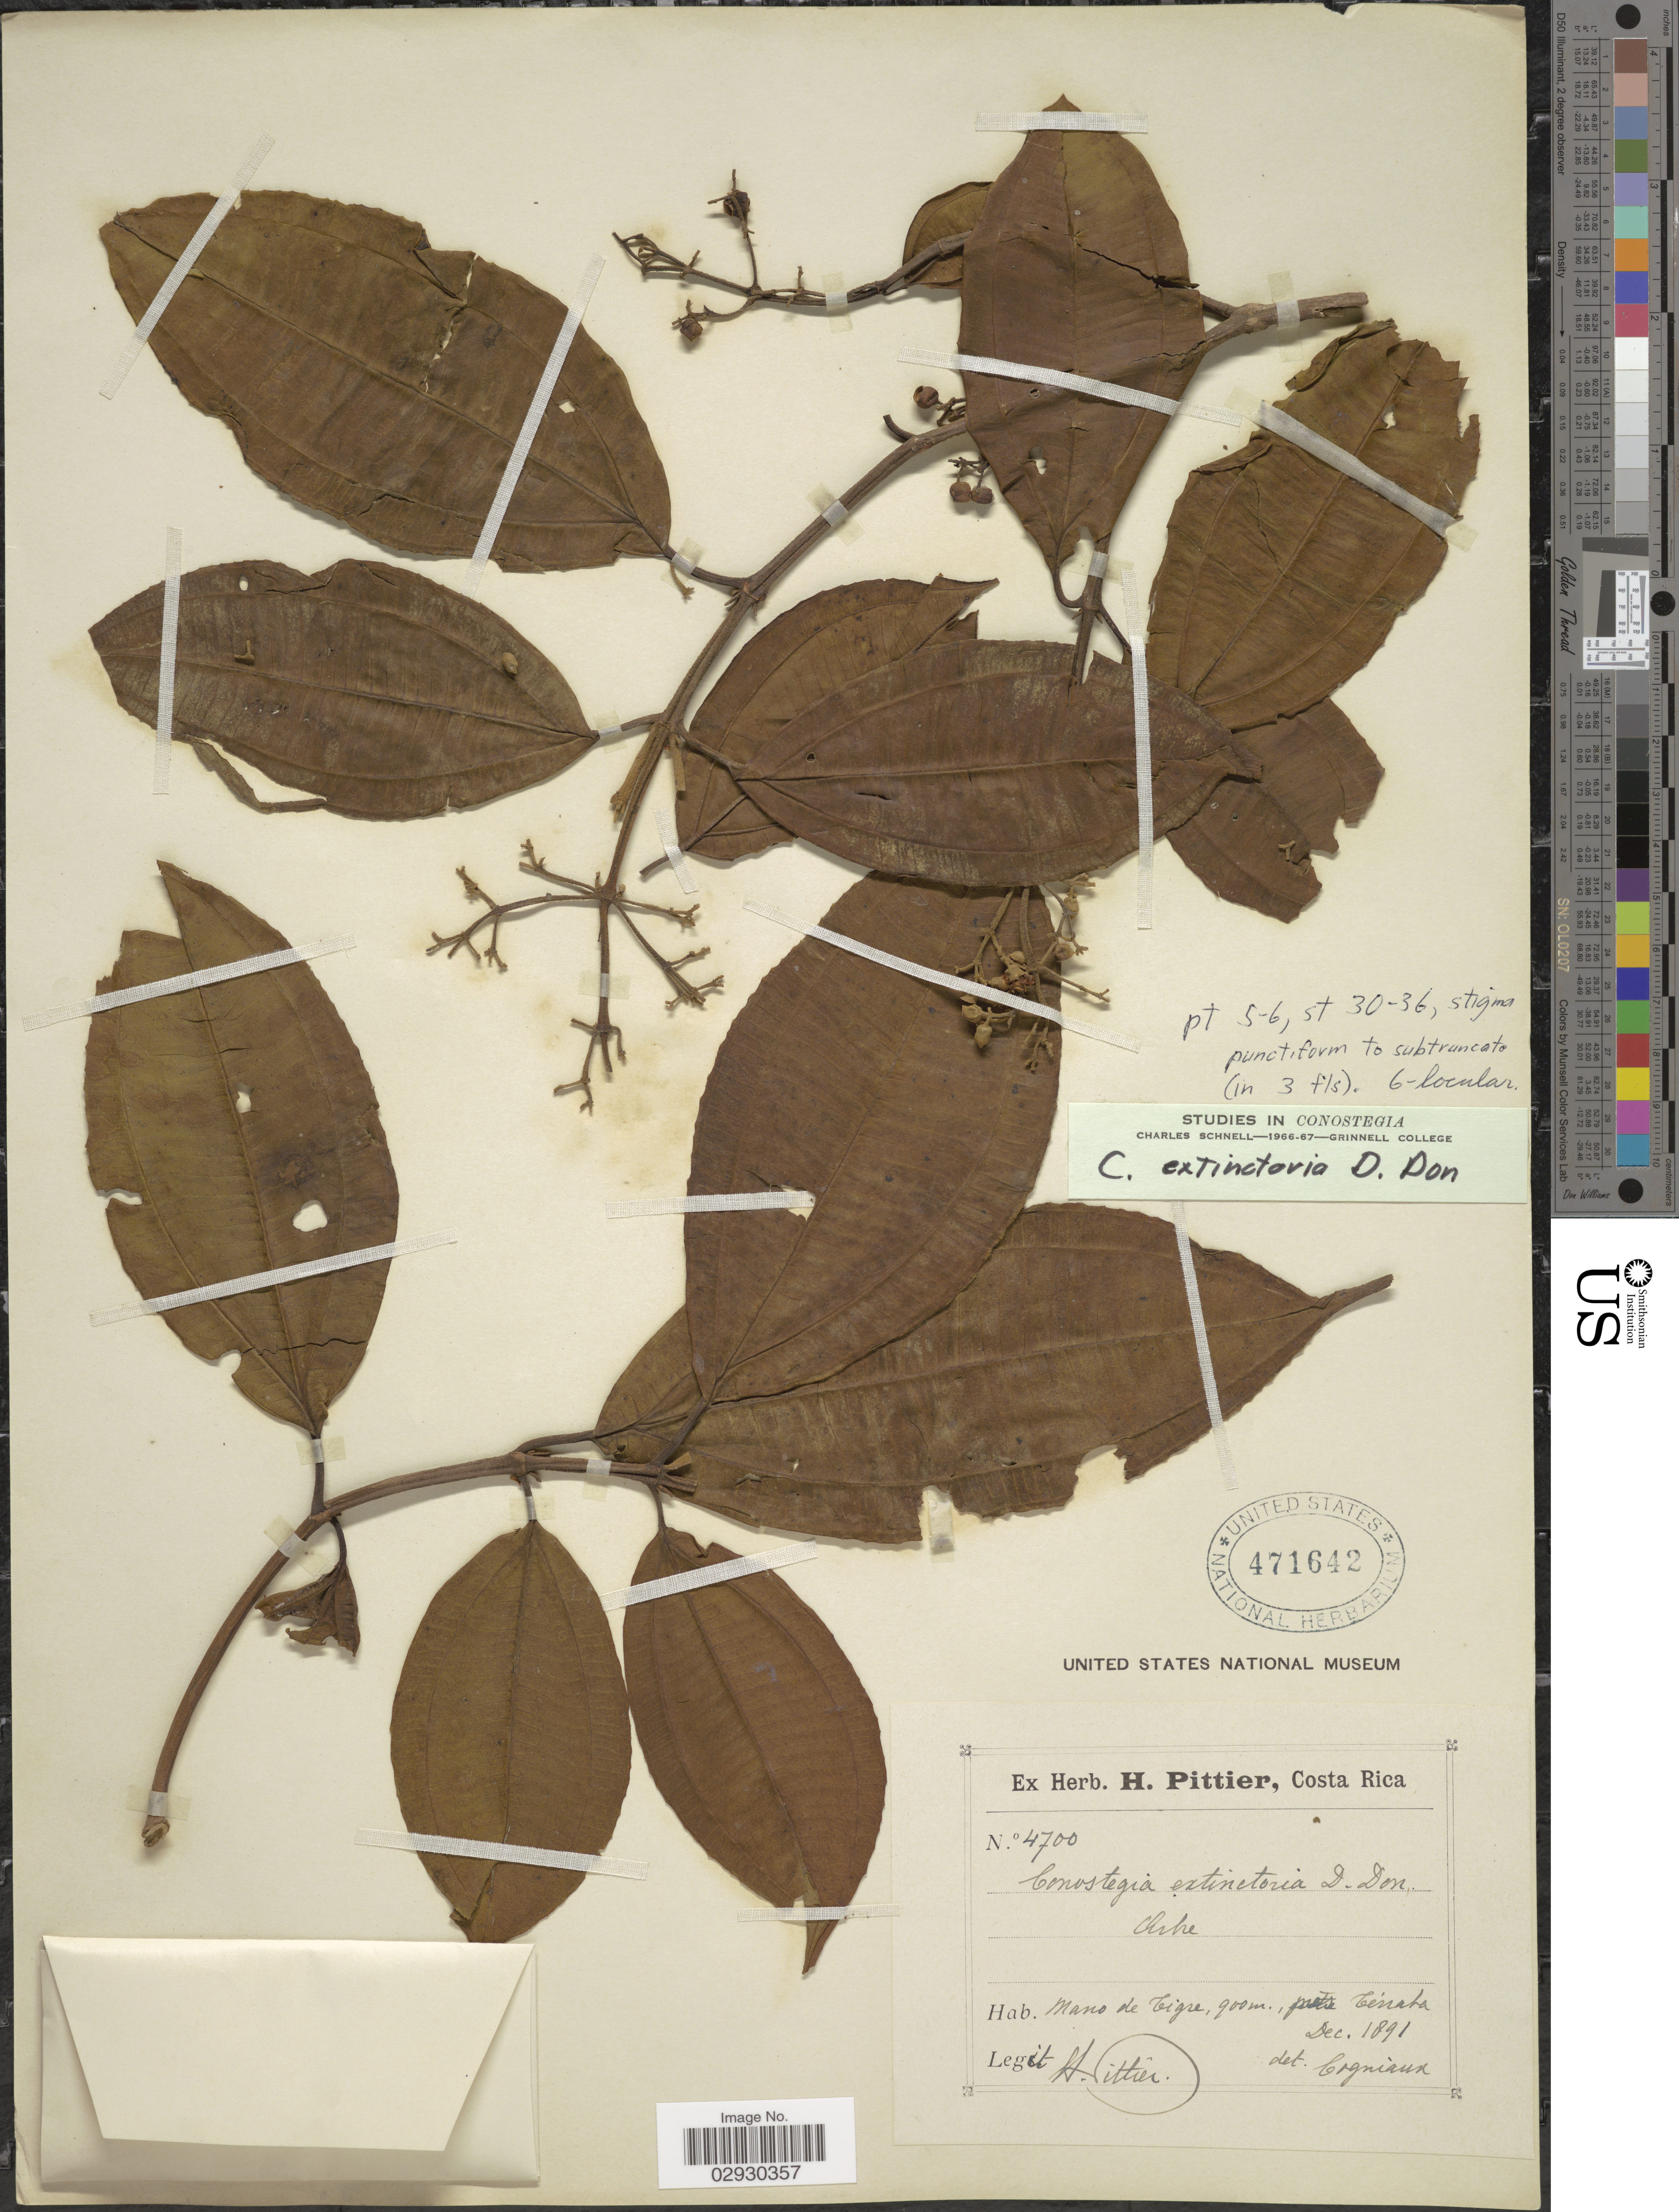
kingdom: Plantae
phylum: Tracheophyta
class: Magnoliopsida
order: Myrtales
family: Melastomataceae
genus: Conostegia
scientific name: Conostegia extinctoria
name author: (Bonpl.) D. Don ex DC.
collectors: H. F. Pittier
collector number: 4700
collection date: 1891-12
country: Costa Rica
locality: Mano de Tigre, Térraba.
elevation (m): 900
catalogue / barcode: US 471642